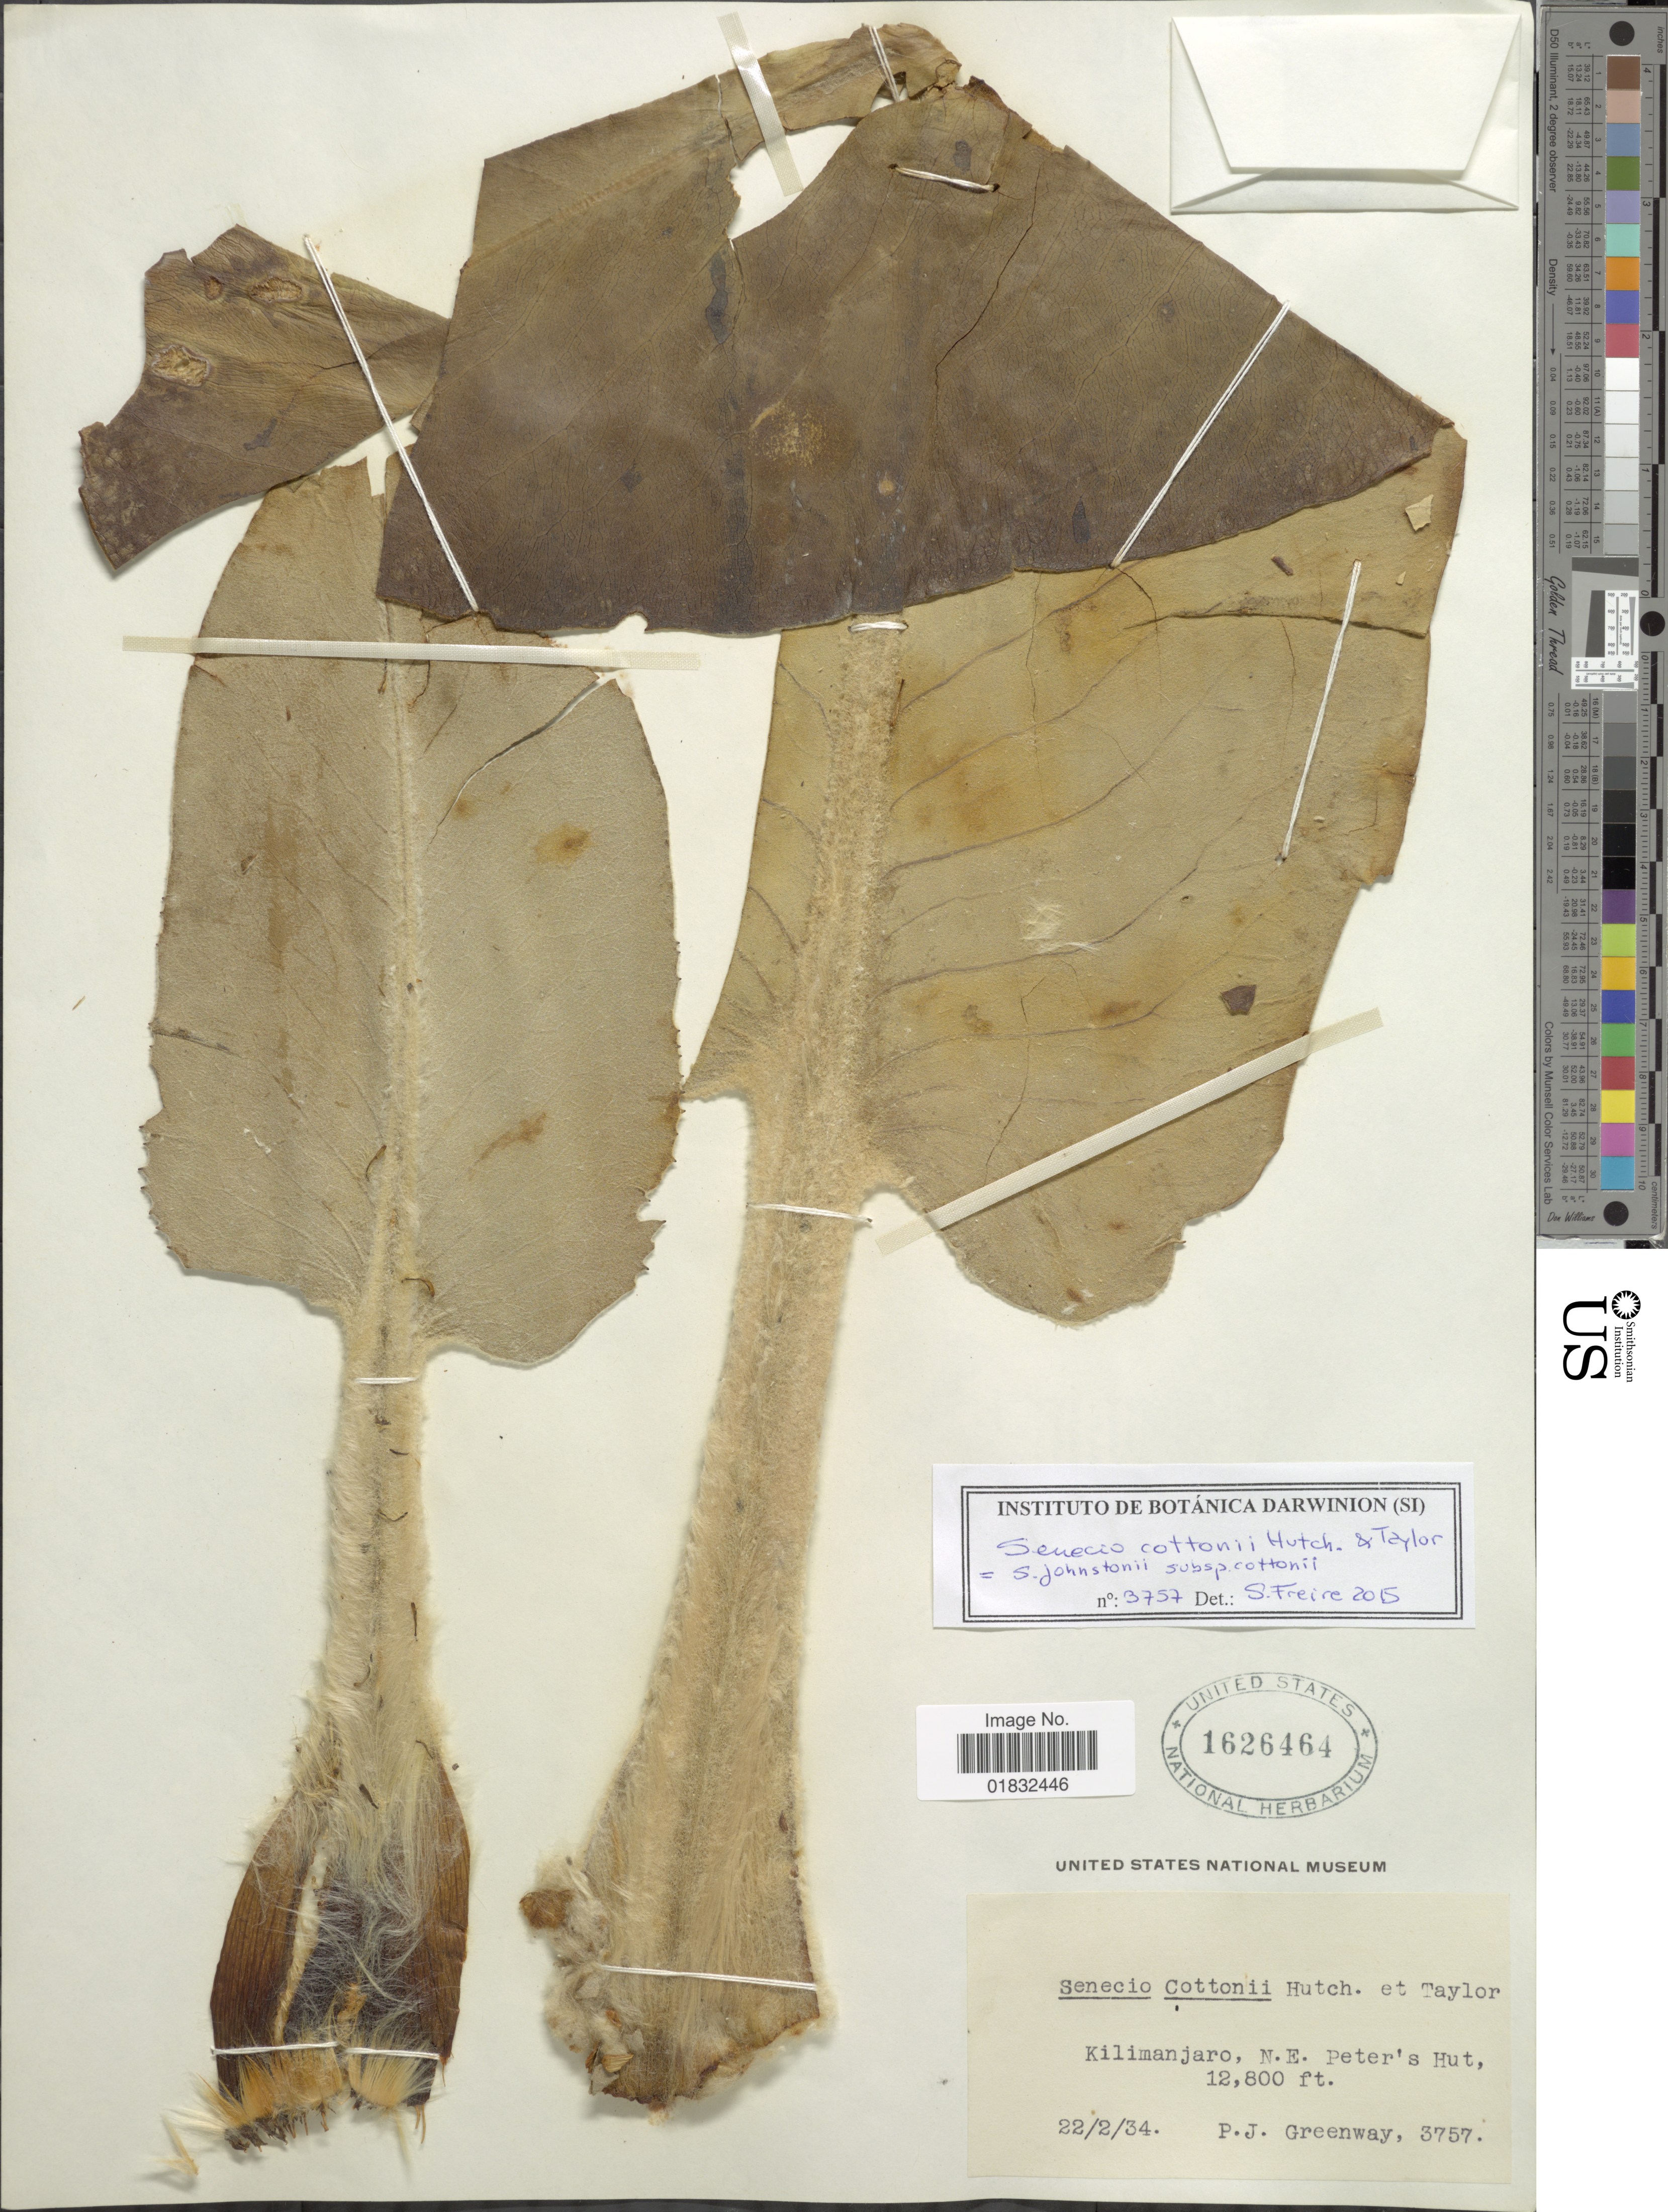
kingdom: Plantae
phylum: Tracheophyta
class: Magnoliopsida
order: Asterales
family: Asteraceae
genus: Dendrosenecio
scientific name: Dendrosenecio kilimanjari subsp. cottonii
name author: (Hutch. & G. Taylor) E.B. Knox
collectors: P. J. Greenway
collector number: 3757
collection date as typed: Transcribed d/m/y: 22/2/34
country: Tanzania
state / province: Kilimanjaro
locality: N.E. of Peter's Hut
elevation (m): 3901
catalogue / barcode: US 1626464